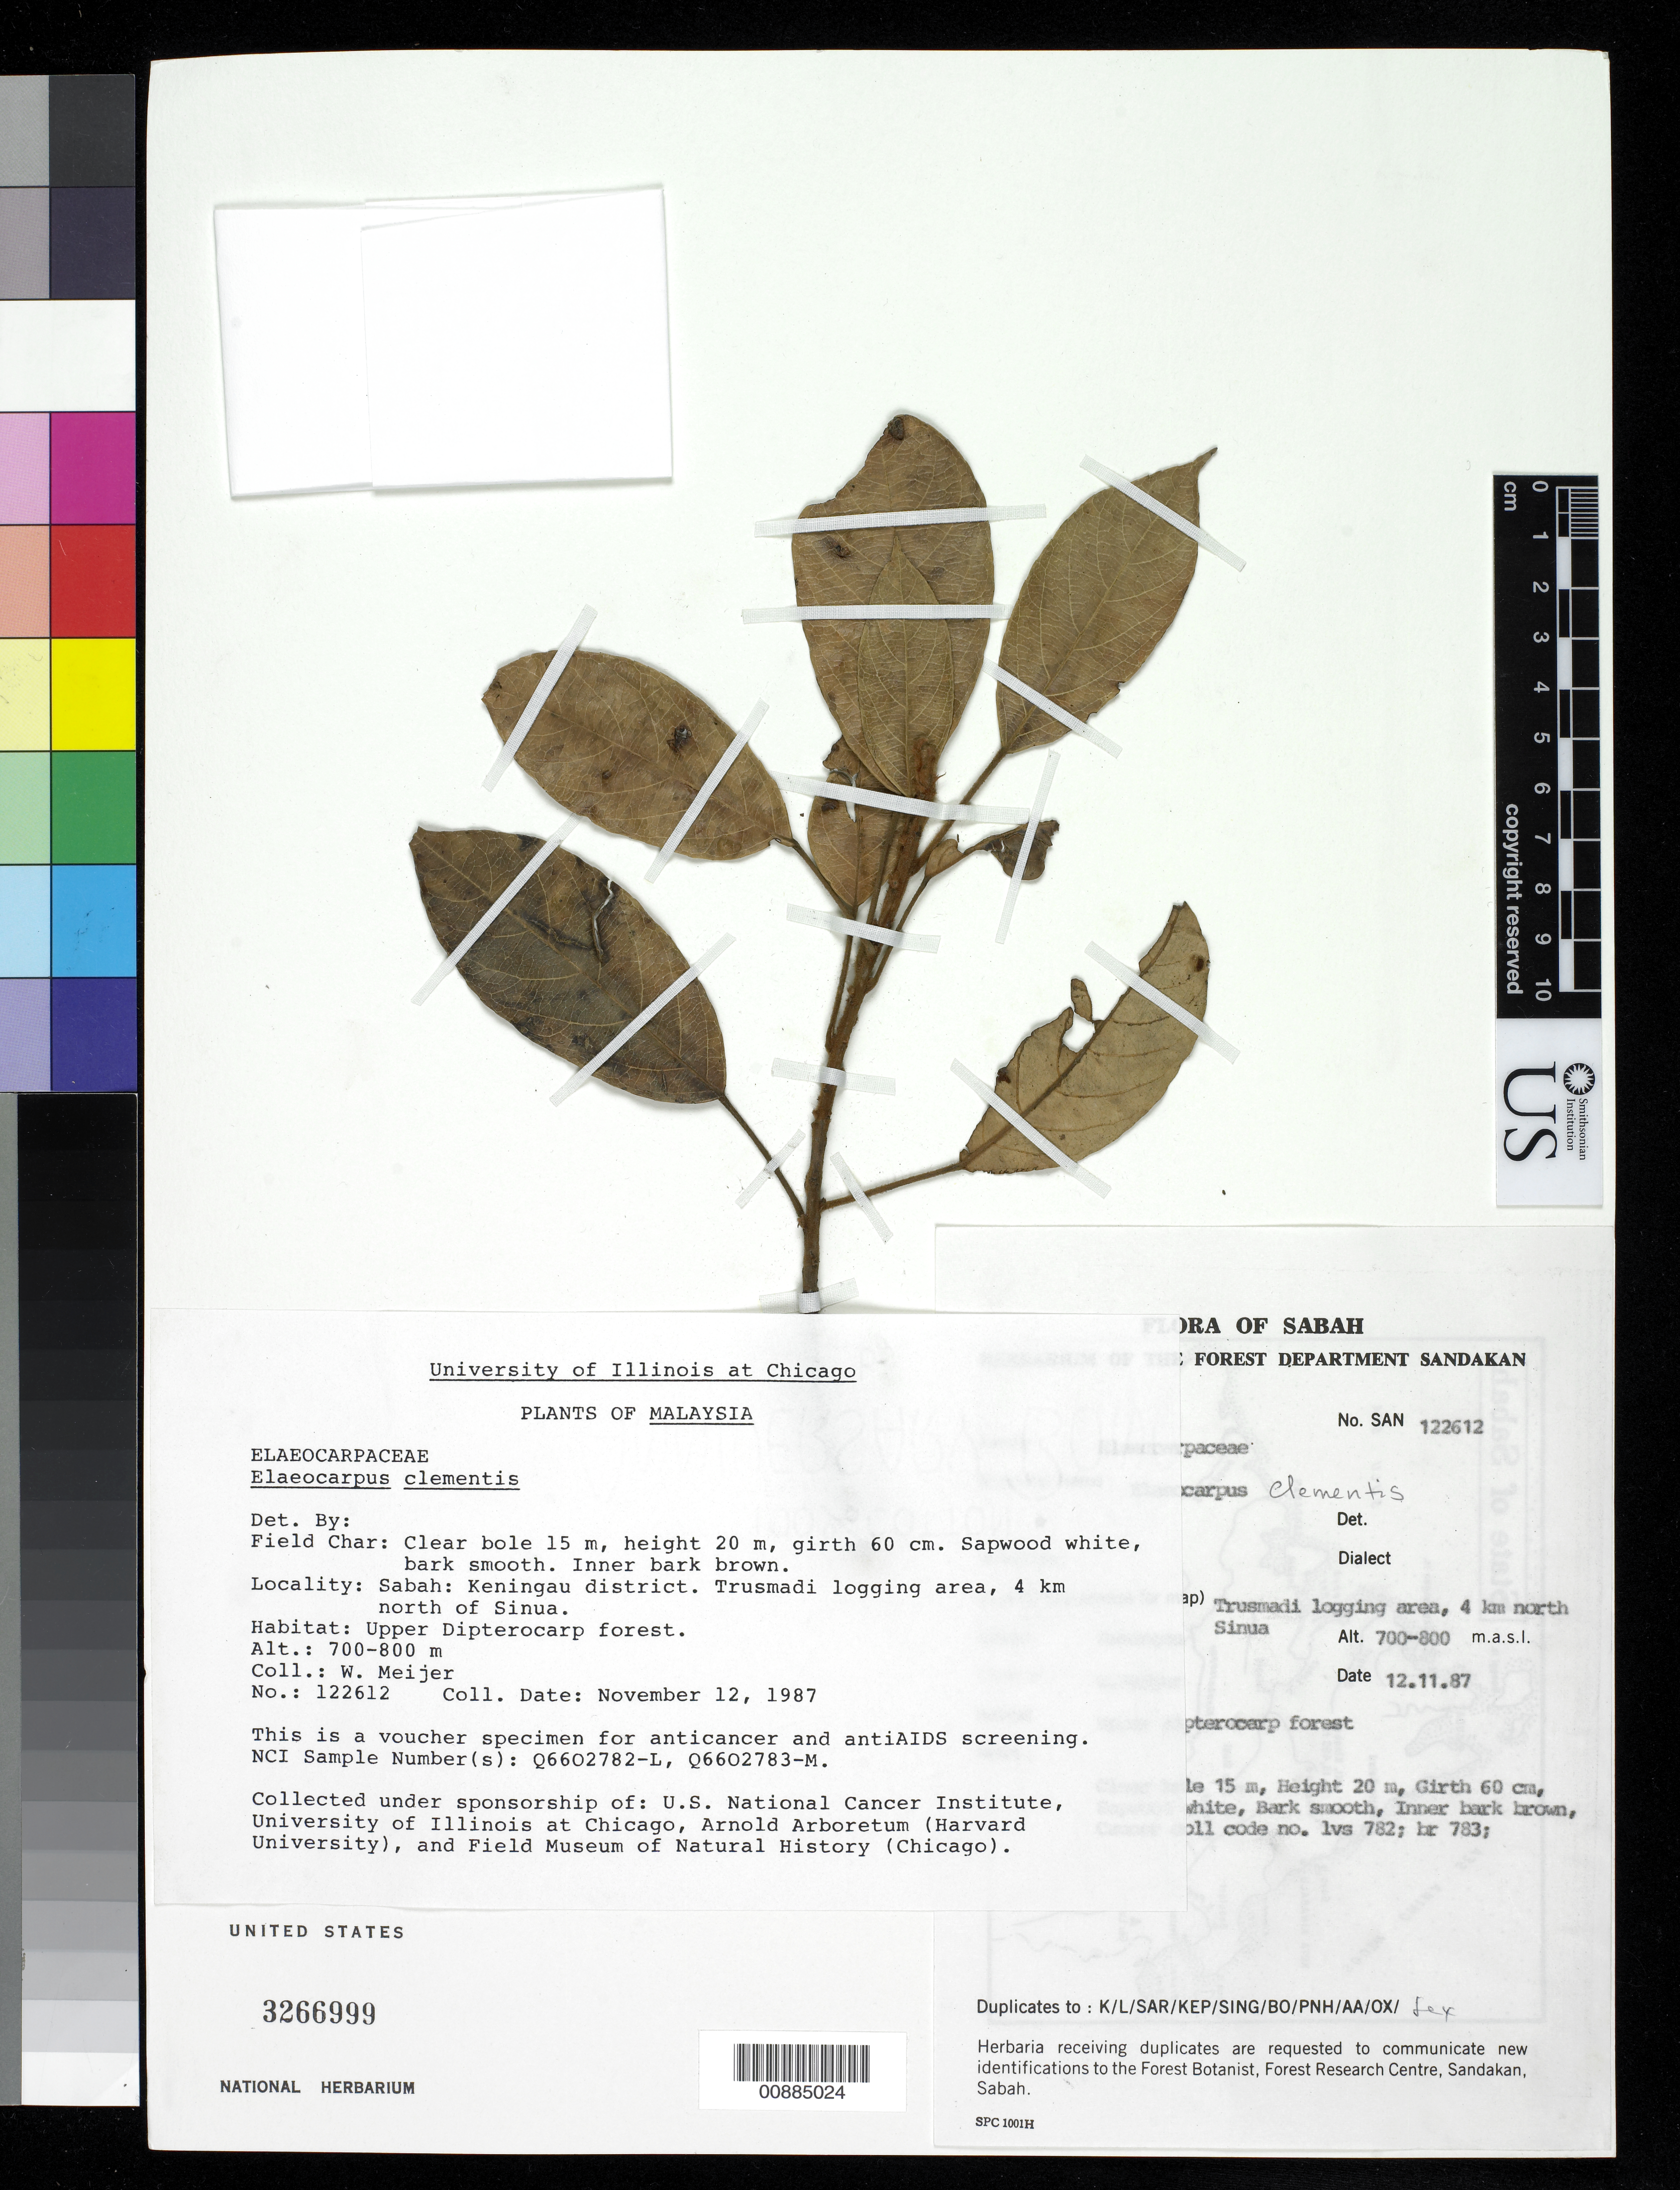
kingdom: Plantae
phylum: Tracheophyta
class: Magnoliopsida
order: Oxalidales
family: Elaeocarpaceae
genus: Elaeocarpus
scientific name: Elaeocarpus clementis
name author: Merr.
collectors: W. Meijer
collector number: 122612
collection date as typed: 12 Nov 1987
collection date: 1987-11-12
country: Malaysia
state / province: Sabah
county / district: Keningau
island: Borneo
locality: Trusmadi logging area, 4 km north of Sinua.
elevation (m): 700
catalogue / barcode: US 3266999